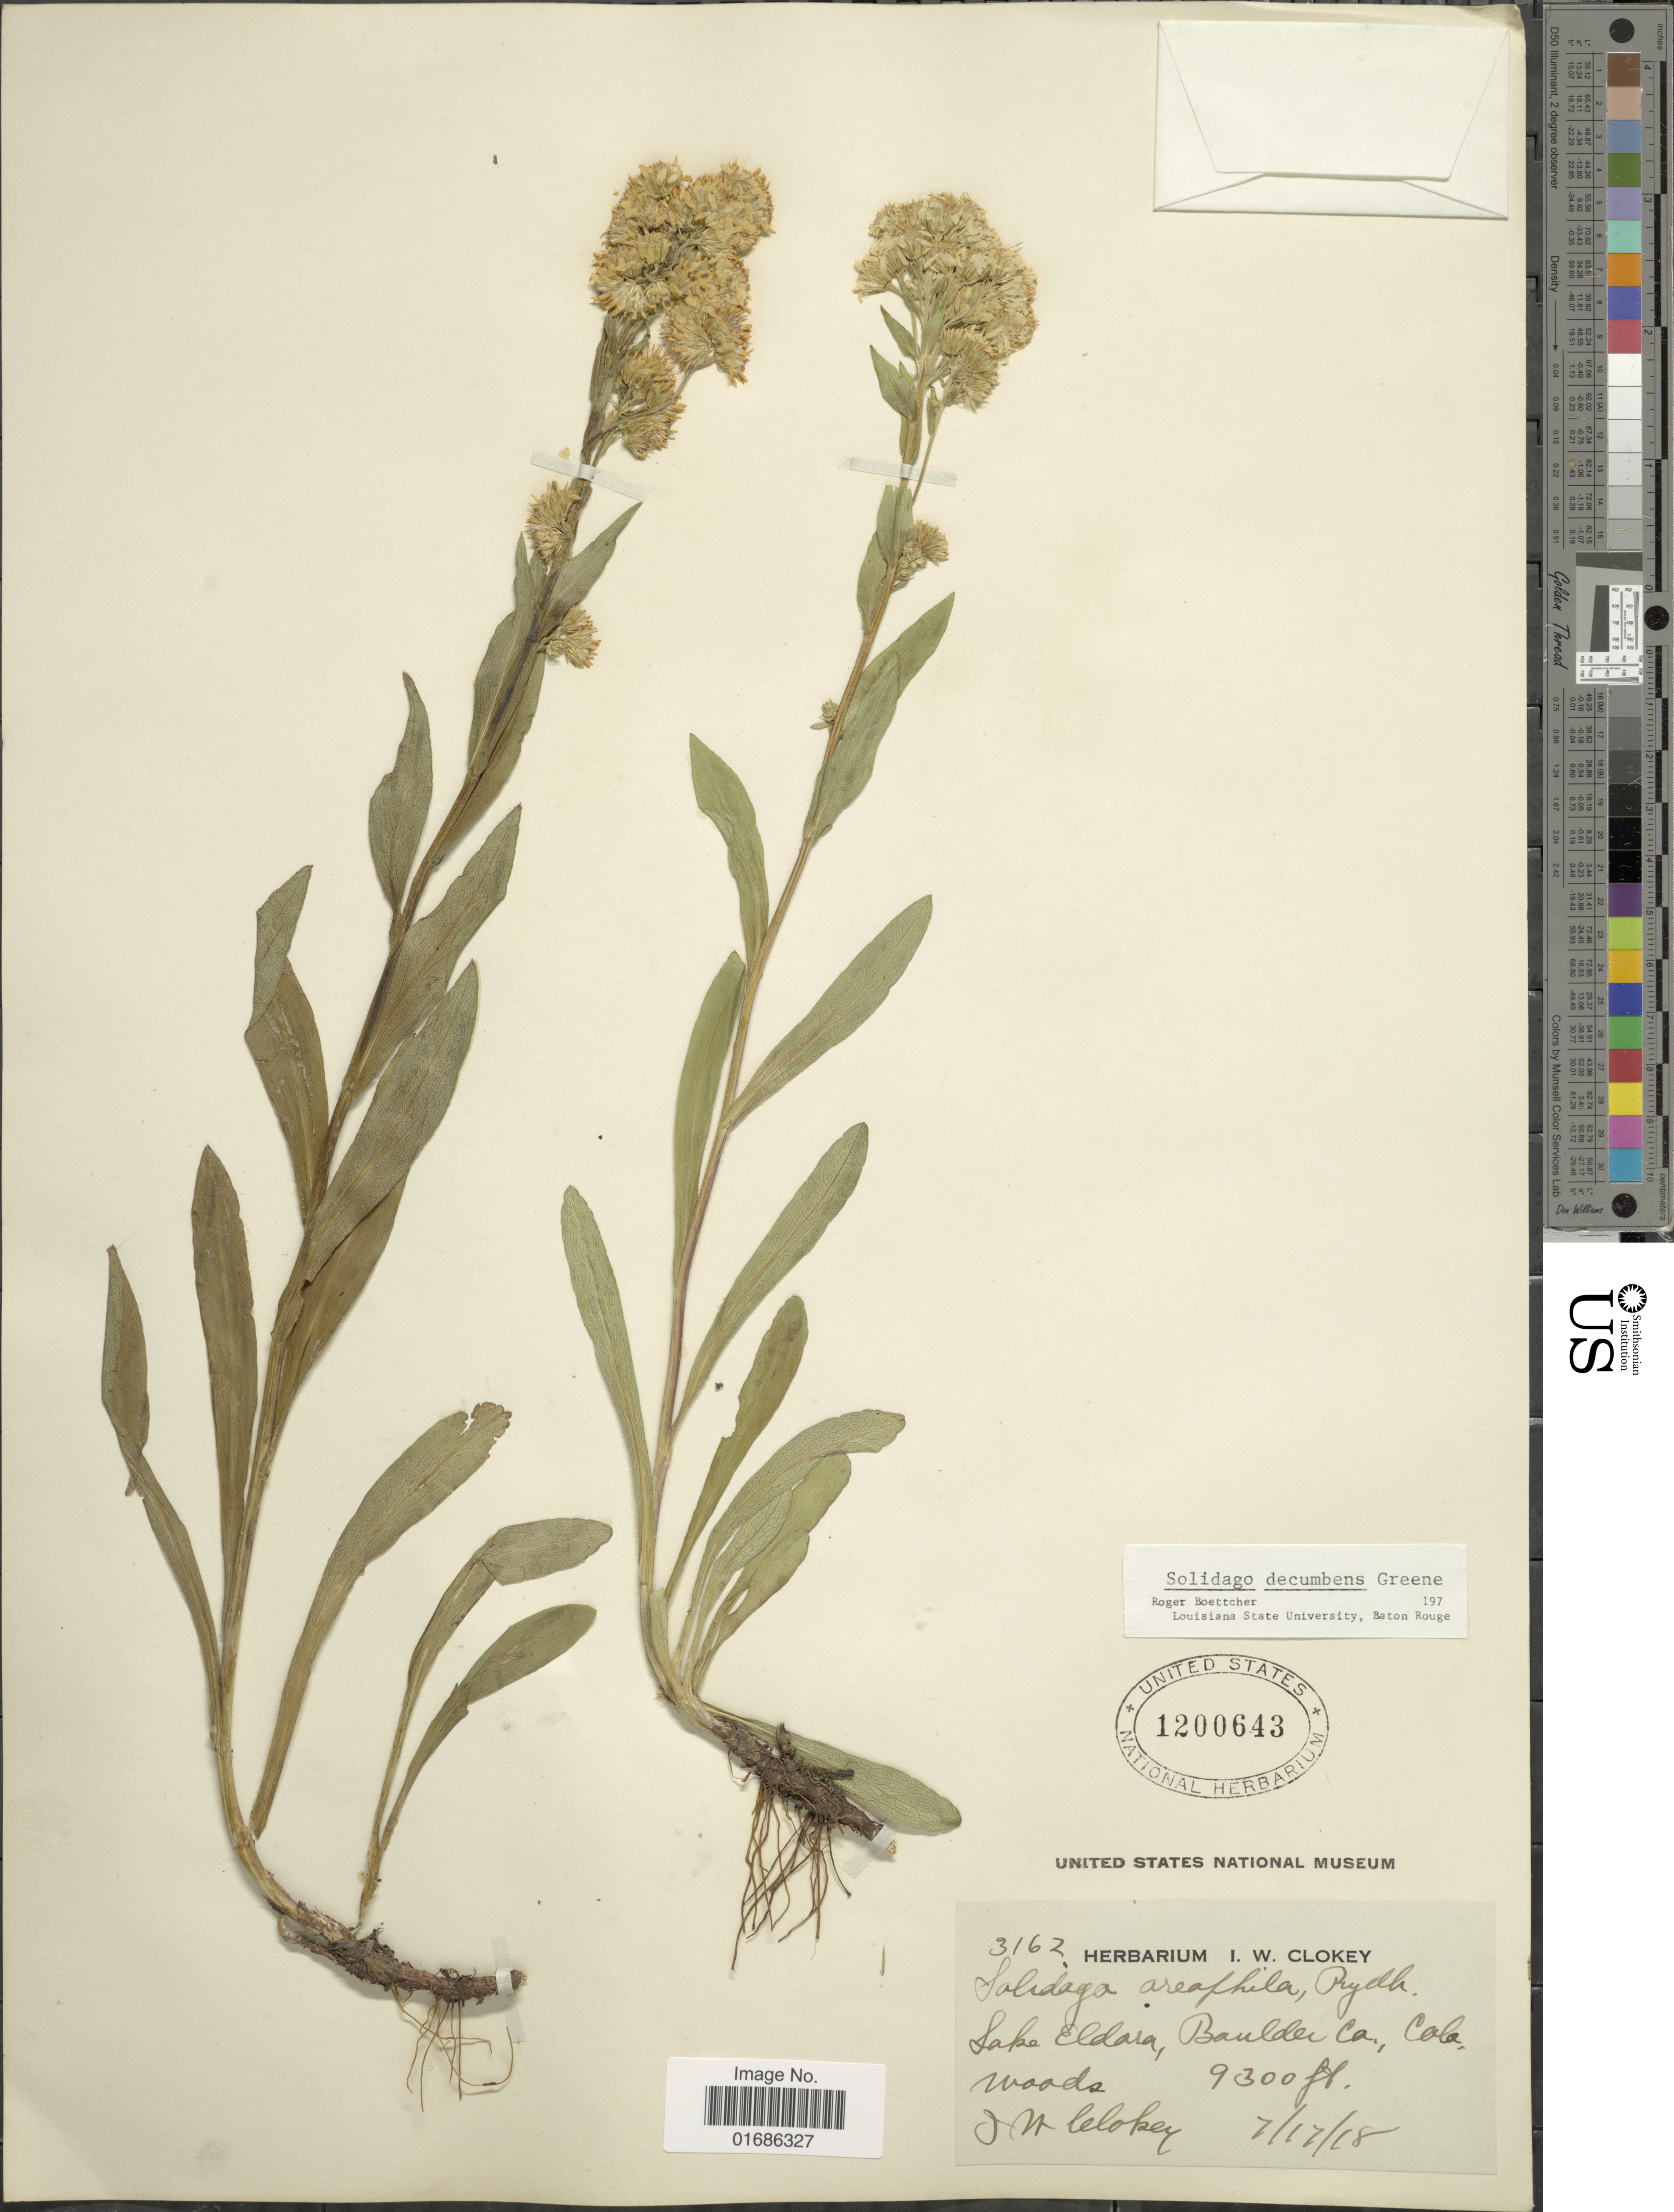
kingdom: Plantae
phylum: Tracheophyta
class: Magnoliopsida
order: Asterales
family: Asteraceae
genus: Solidago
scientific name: Solidago decumbens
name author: Greene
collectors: I. W. Clokey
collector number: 3162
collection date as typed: Transcribed d/m/y: 17/7/18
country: United States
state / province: Colorado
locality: Lake Eldara, Baulder Ca, Woods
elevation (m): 2835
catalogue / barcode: US 1200643